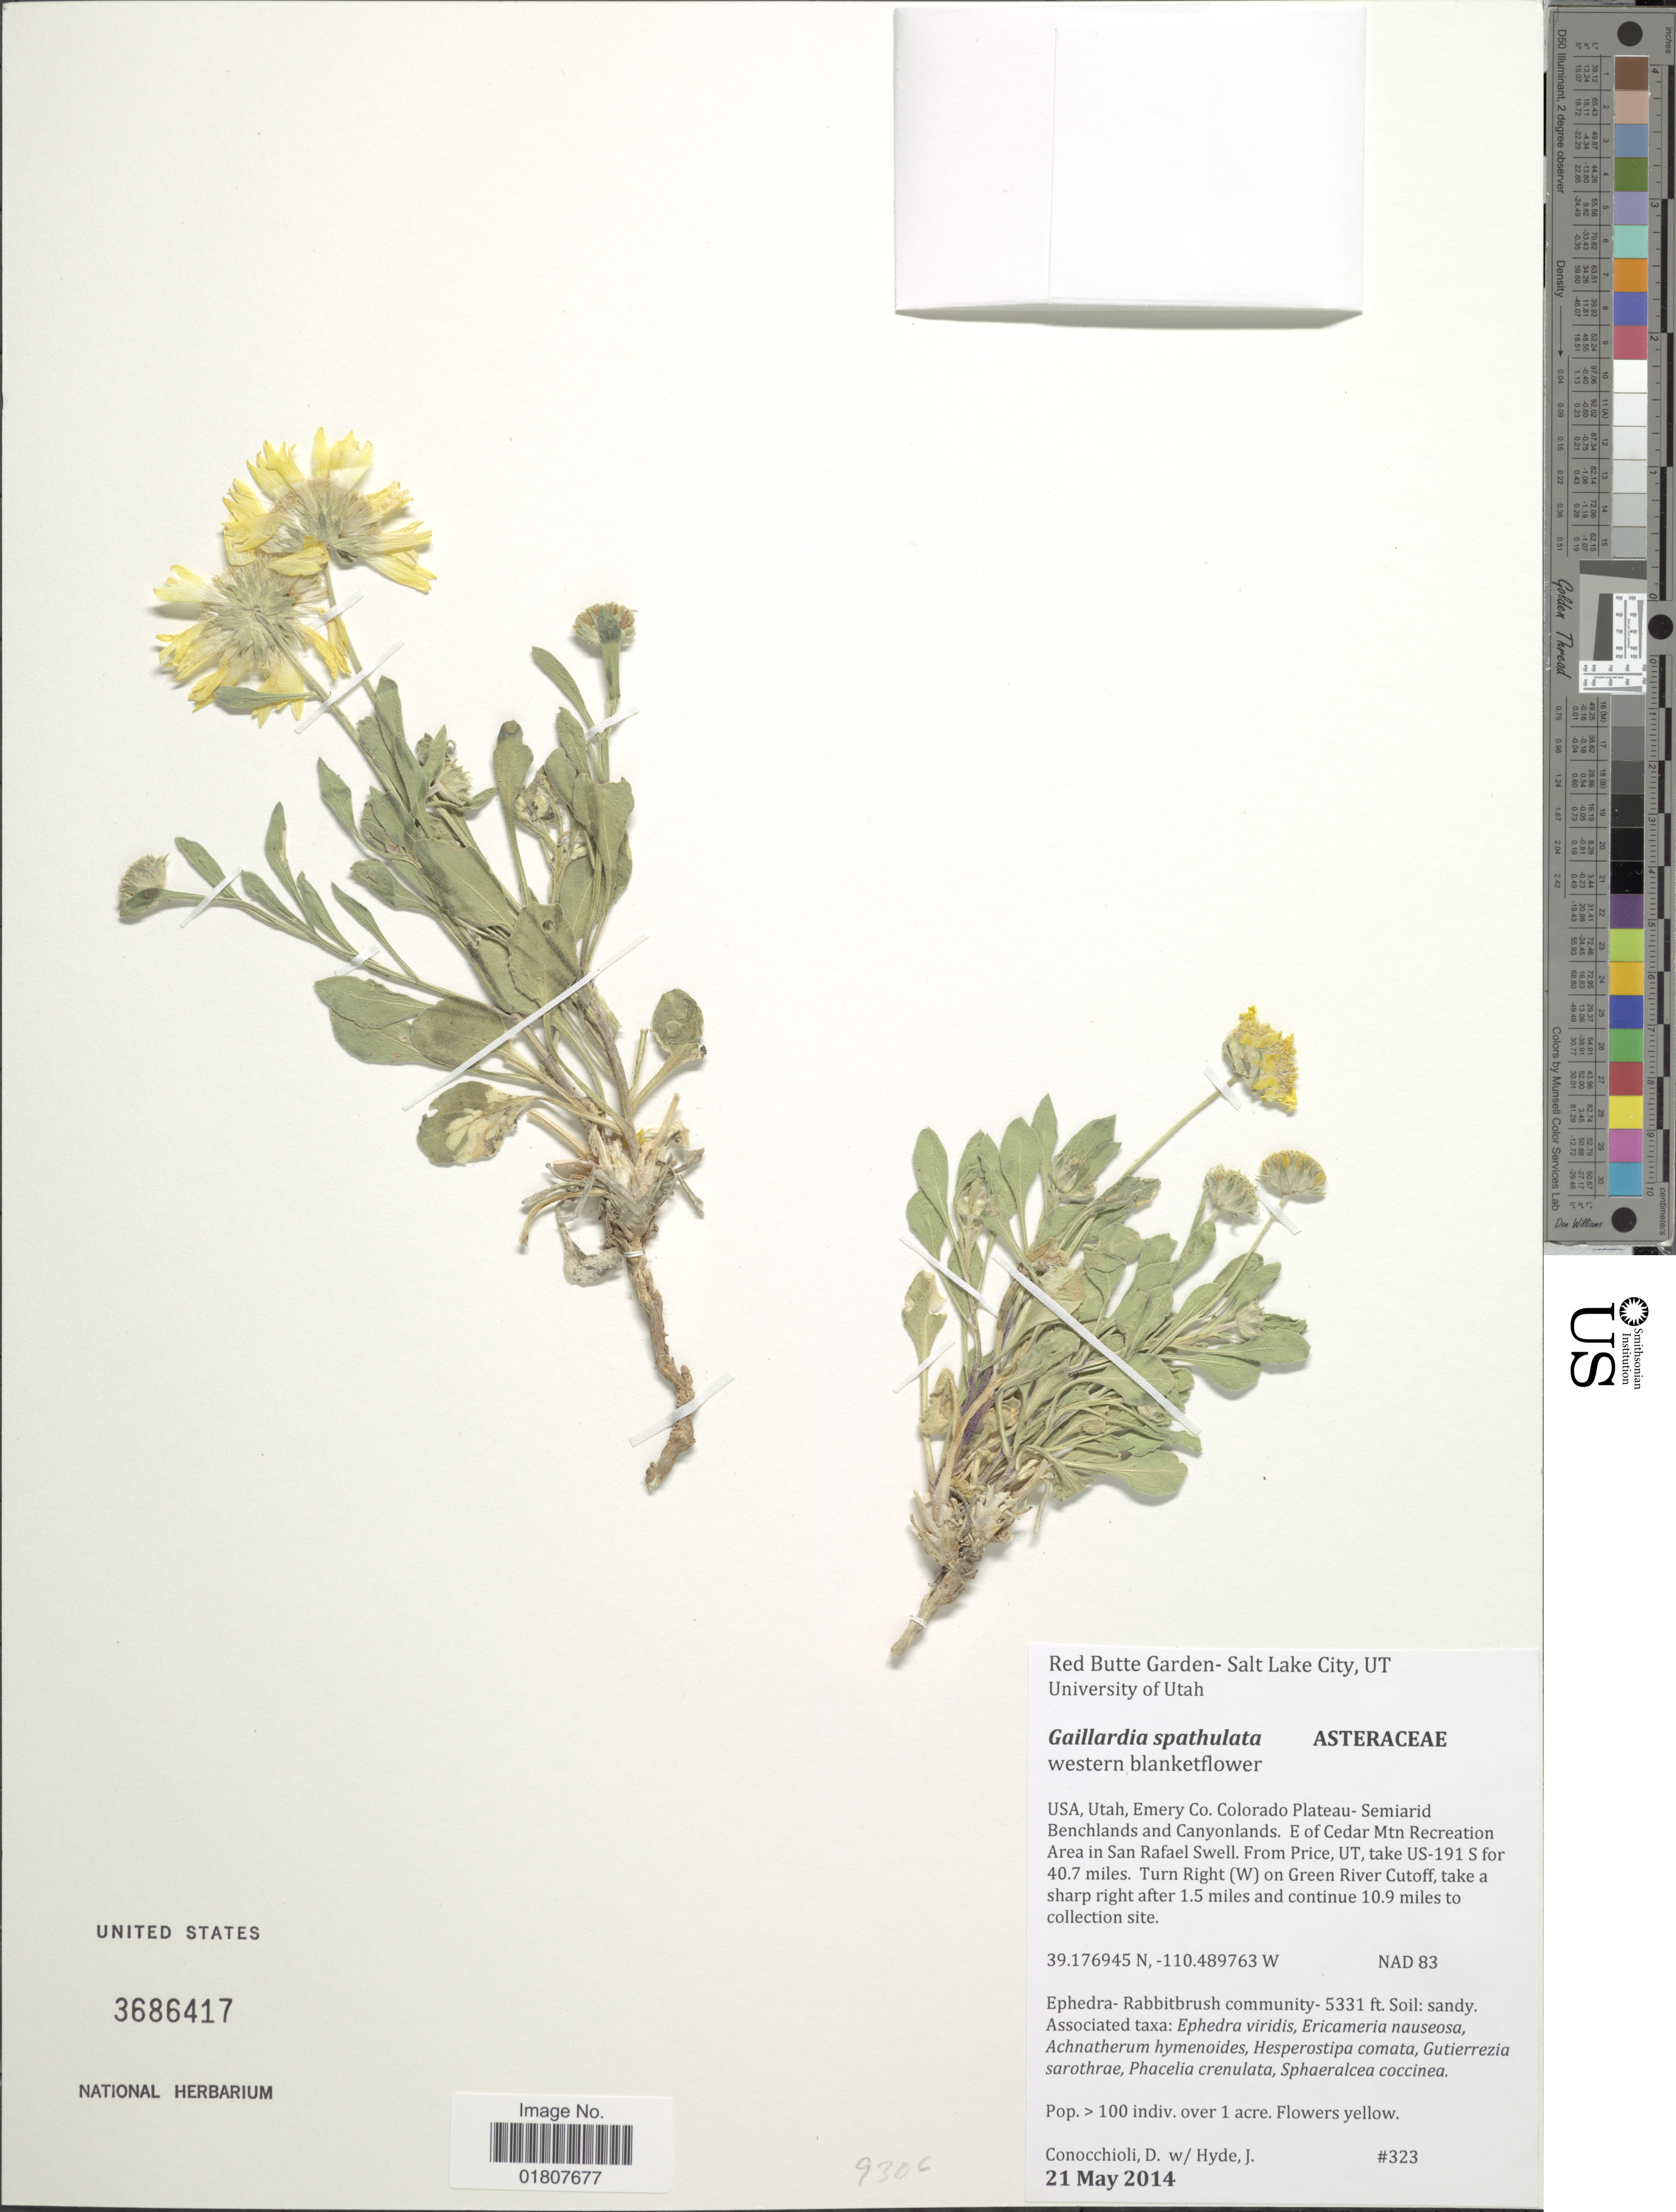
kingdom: Plantae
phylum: Tracheophyta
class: Magnoliopsida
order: Asterales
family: Asteraceae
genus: Gaillardia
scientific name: Gaillardia spathulata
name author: A. Gray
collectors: D. Conocchioli & J. Hyde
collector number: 323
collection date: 2014-05-21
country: United States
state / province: Utah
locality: USA, Utah, Emery Co. Colorado Plateau-Semiarid Benchlands and Canyonlands. E of Cedar Mtn Recreation Area in San Rafael Swell. From Price, UT, take US-191 S for 40.7 miles. Turn Right (W) on Green Cutoff, take a sharp right after 1.5 miles and continue 10.9 miles to collection site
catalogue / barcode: US 3686417